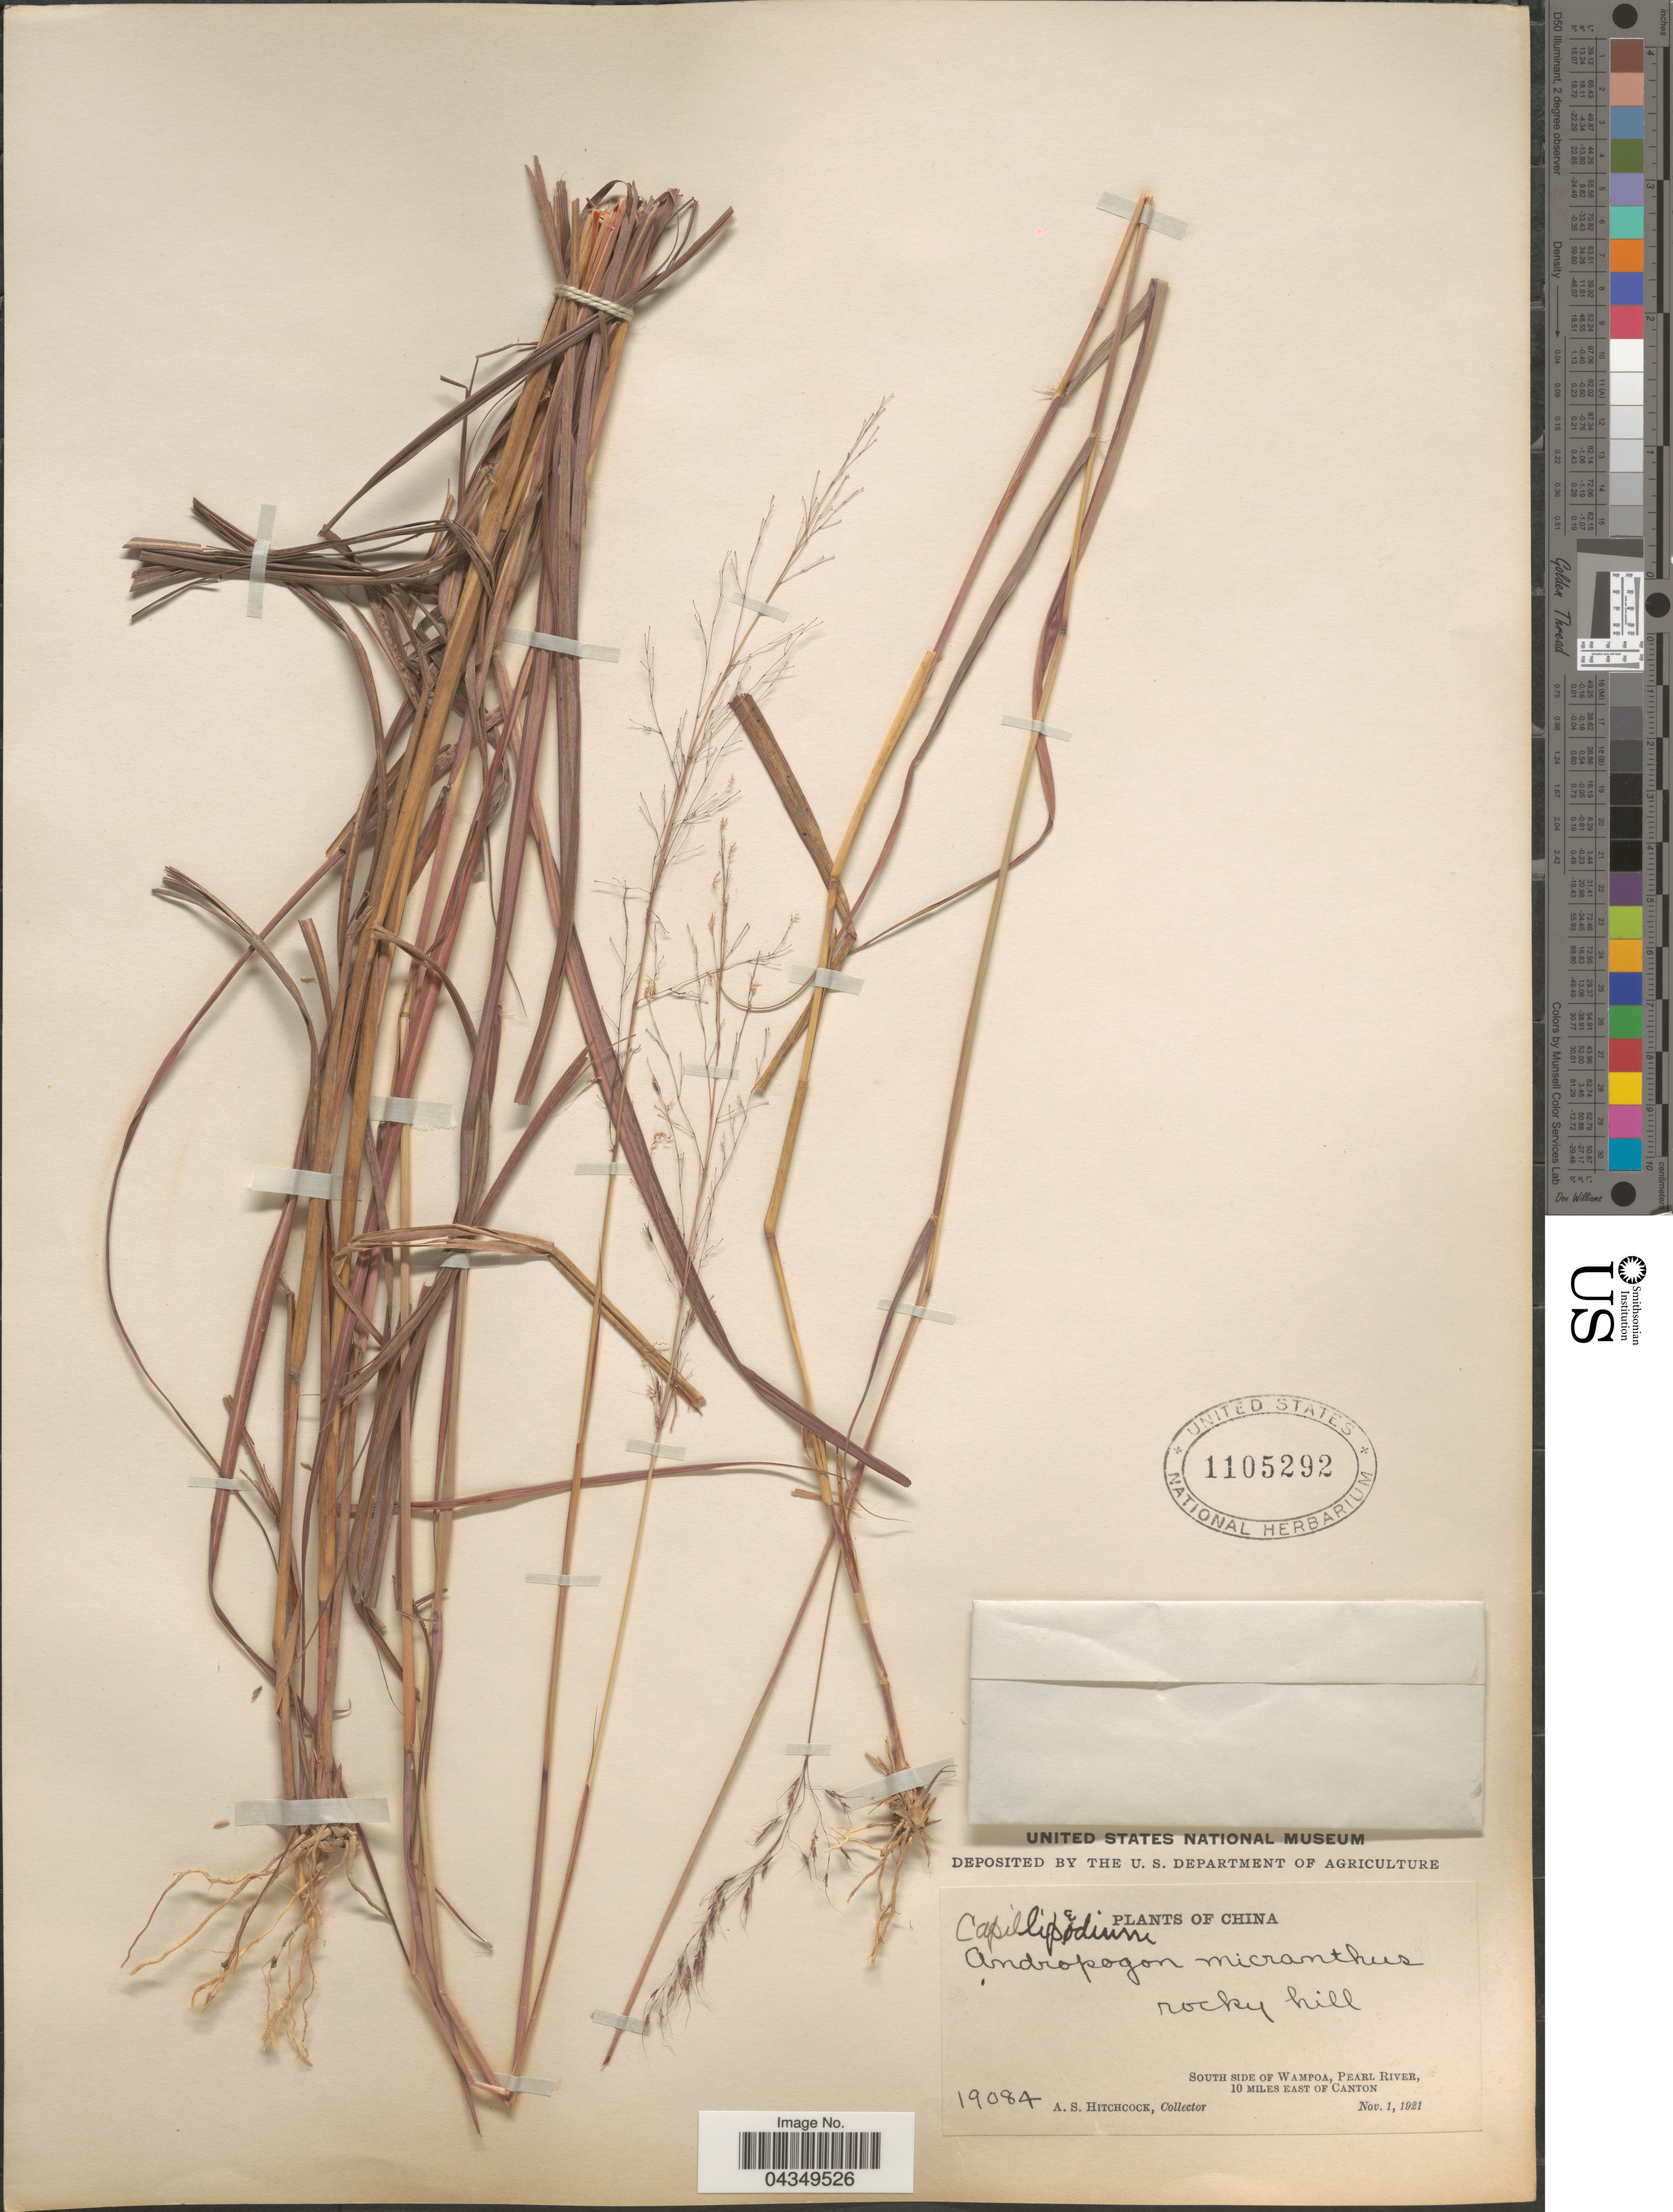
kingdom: Plantae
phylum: Tracheophyta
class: Liliopsida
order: Poales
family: Poaceae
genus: Capillipedium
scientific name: Capillipedium parviflorum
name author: (R. Br.) Stapf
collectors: A. S. Hitchcock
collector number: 19084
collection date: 1921-11-01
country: China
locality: Rocky hill. South side of Wampoa, Pearl River, 10 miles east of Canton.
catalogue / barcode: US 1105292